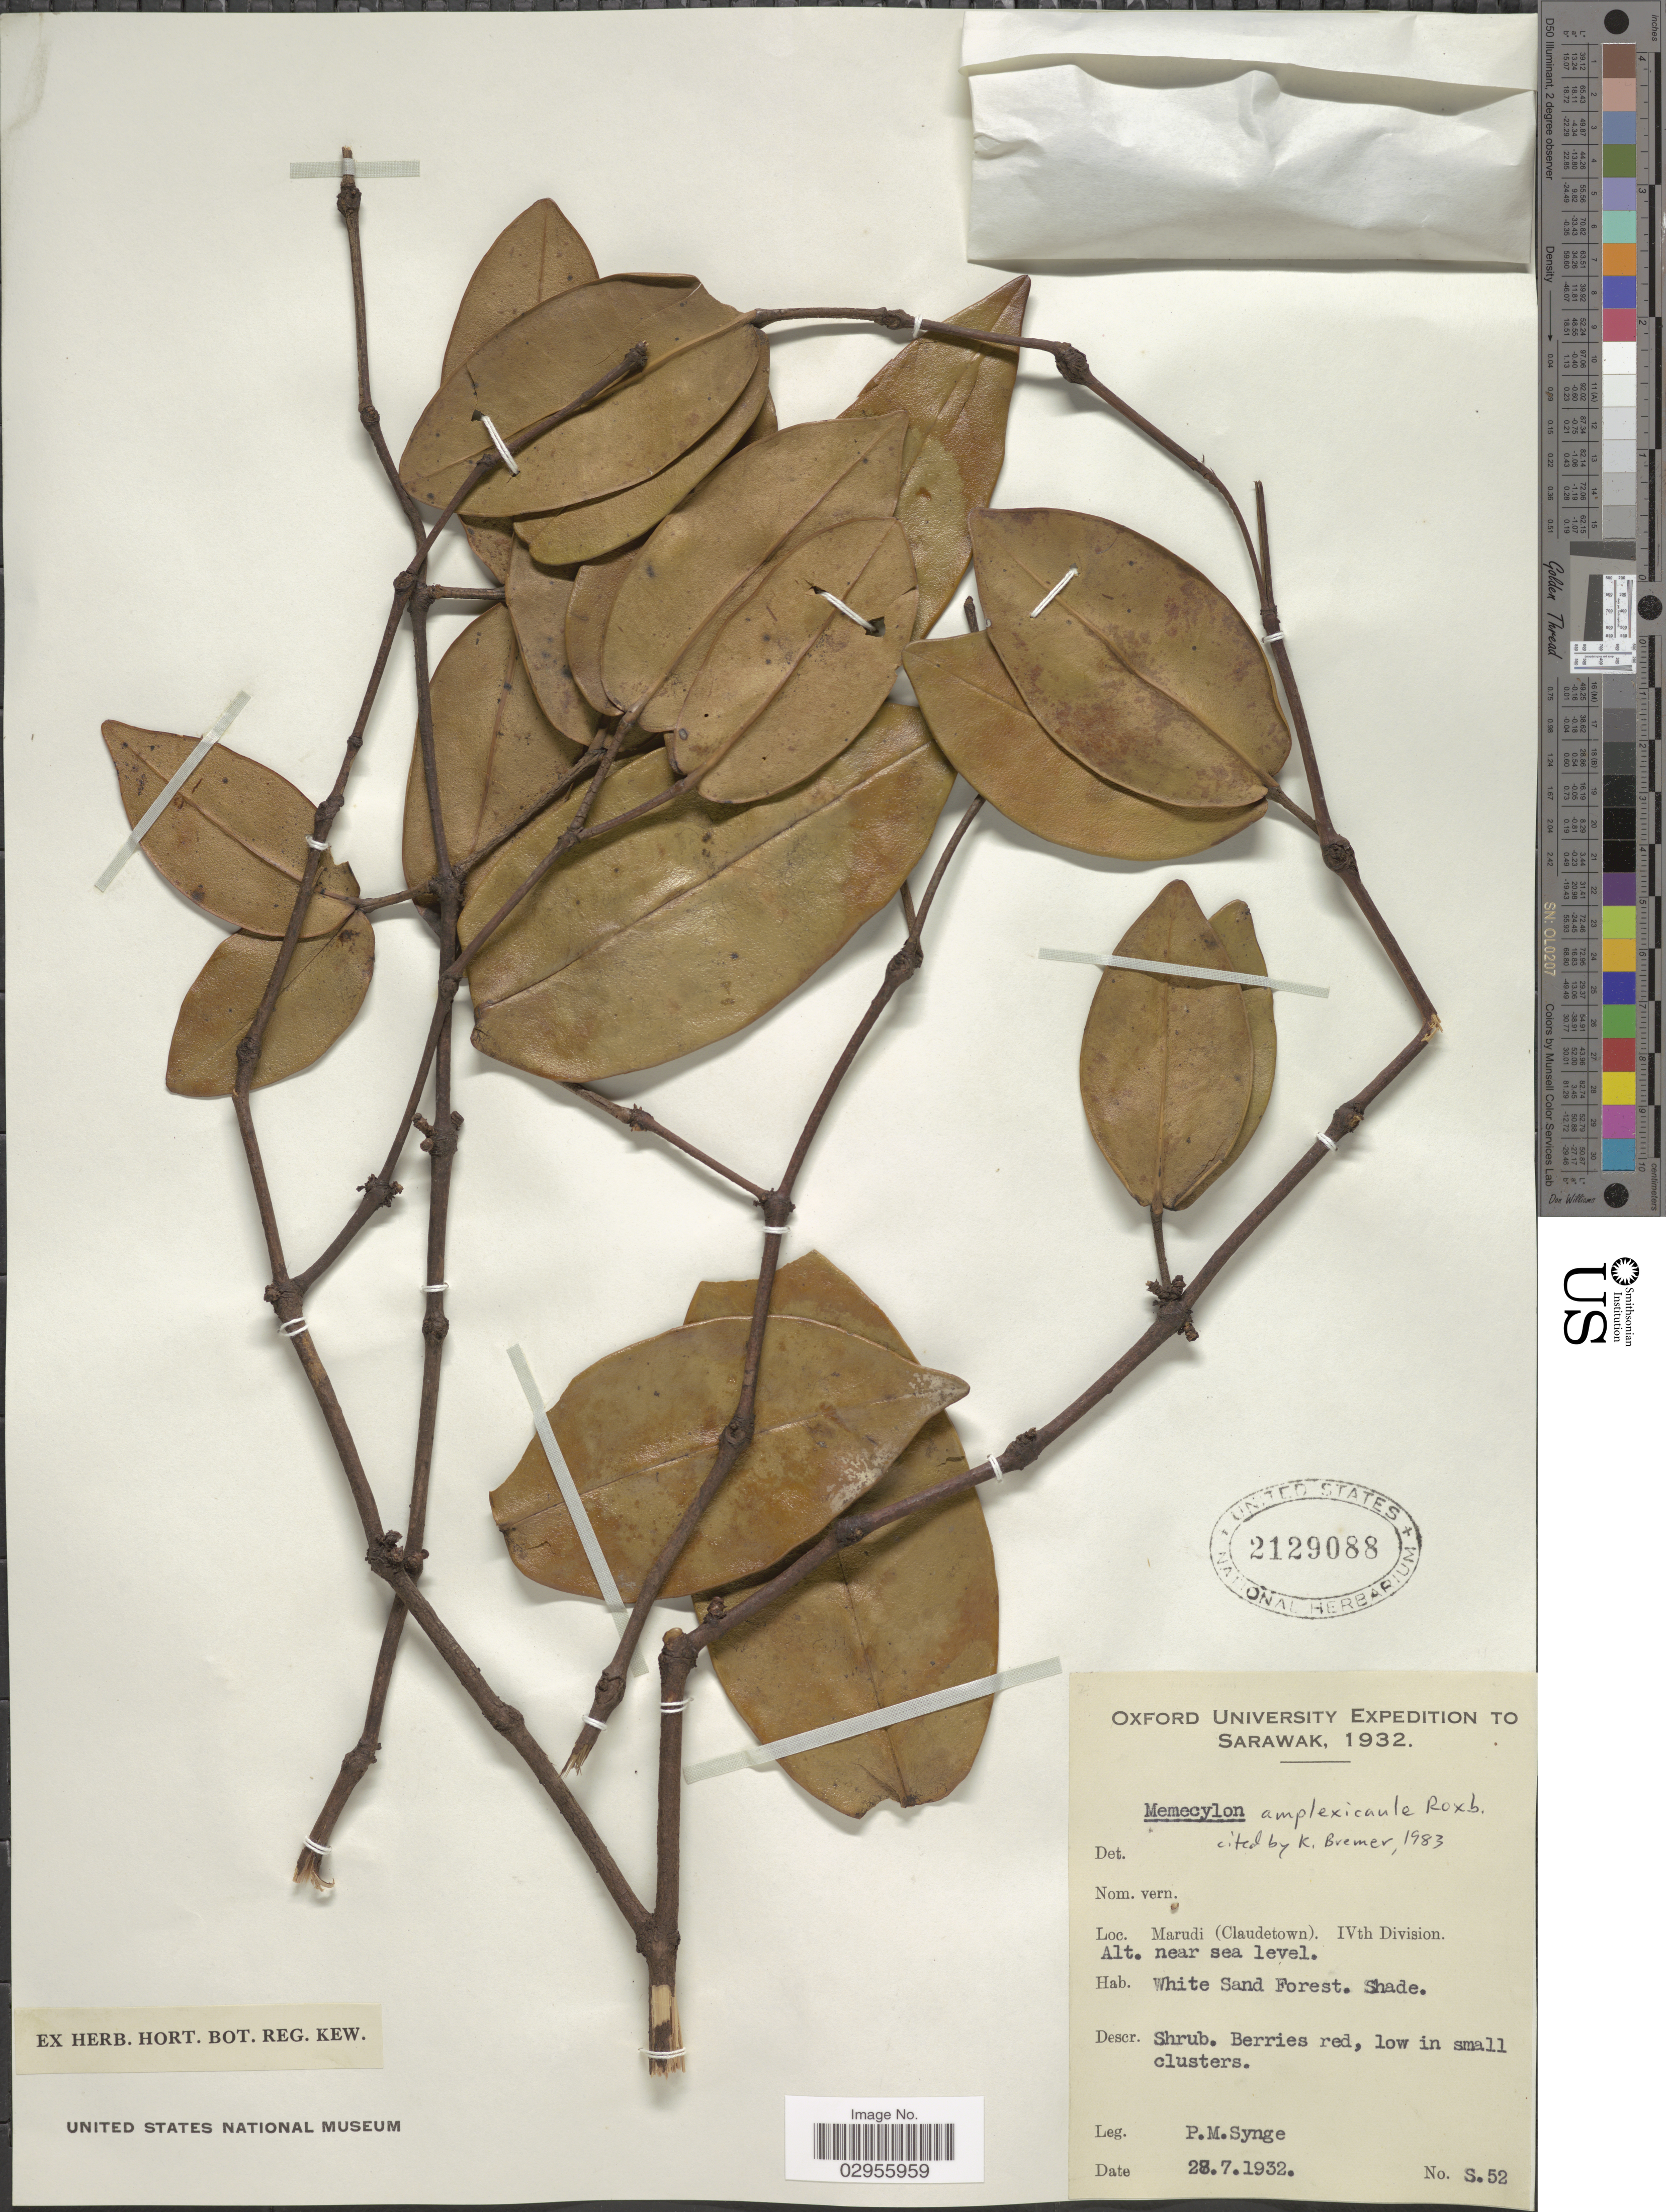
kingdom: Plantae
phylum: Tracheophyta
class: Magnoliopsida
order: Myrtales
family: Melastomataceae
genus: Memecylon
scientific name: Memecylon amplexicaule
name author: Roxb.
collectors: P. Synge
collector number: S52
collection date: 1932-07-28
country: Malaysia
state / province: Sarawak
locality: Marudi (Claudetown). IVth Division. Wind Sand Forest.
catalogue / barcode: US 2129088